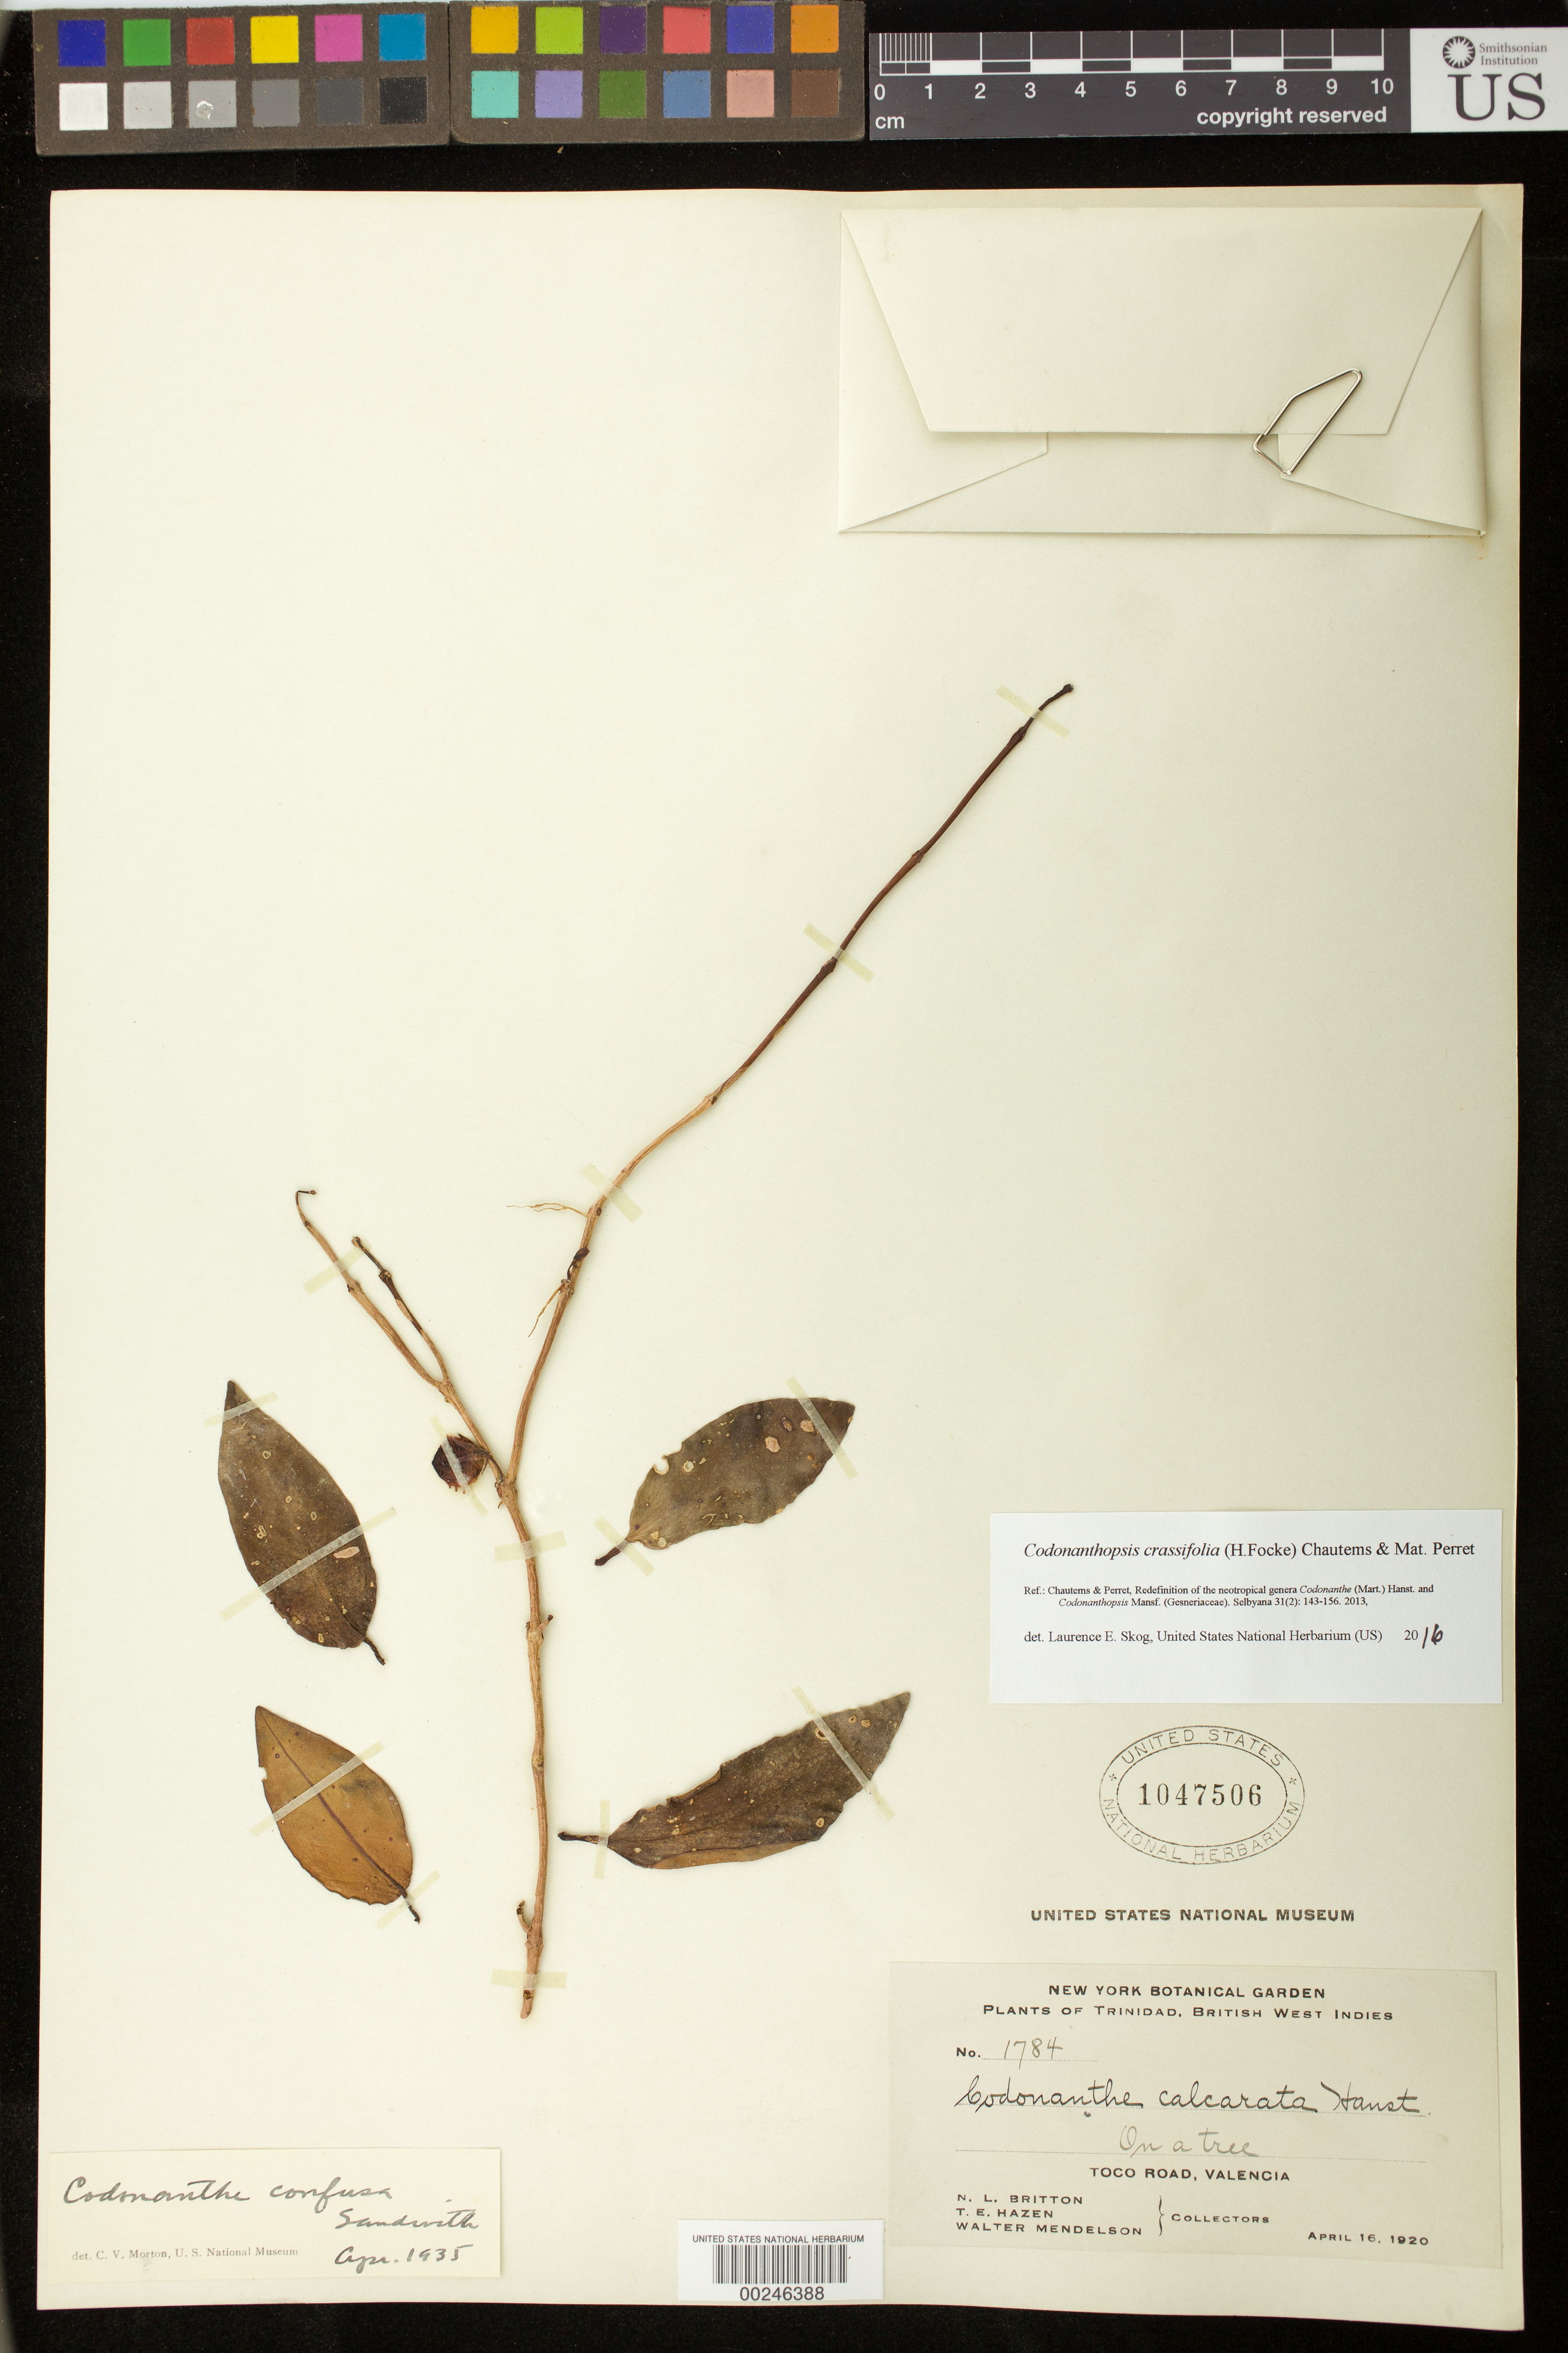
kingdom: Plantae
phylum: Tracheophyta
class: Magnoliopsida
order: Lamiales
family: Gesneriaceae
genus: Codonanthopsis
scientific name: Codonanthopsis crassifolia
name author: (H. Focke) Chautems & Mat.Perret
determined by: Skog, Laurence E.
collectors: N. Britton, T. E. Hazen & W. Mendelson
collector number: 1784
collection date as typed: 16 Apr 1920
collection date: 1920-04-16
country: Trinidad and Tobago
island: Trinidad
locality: Toco road, Valencia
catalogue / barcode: US 1047506